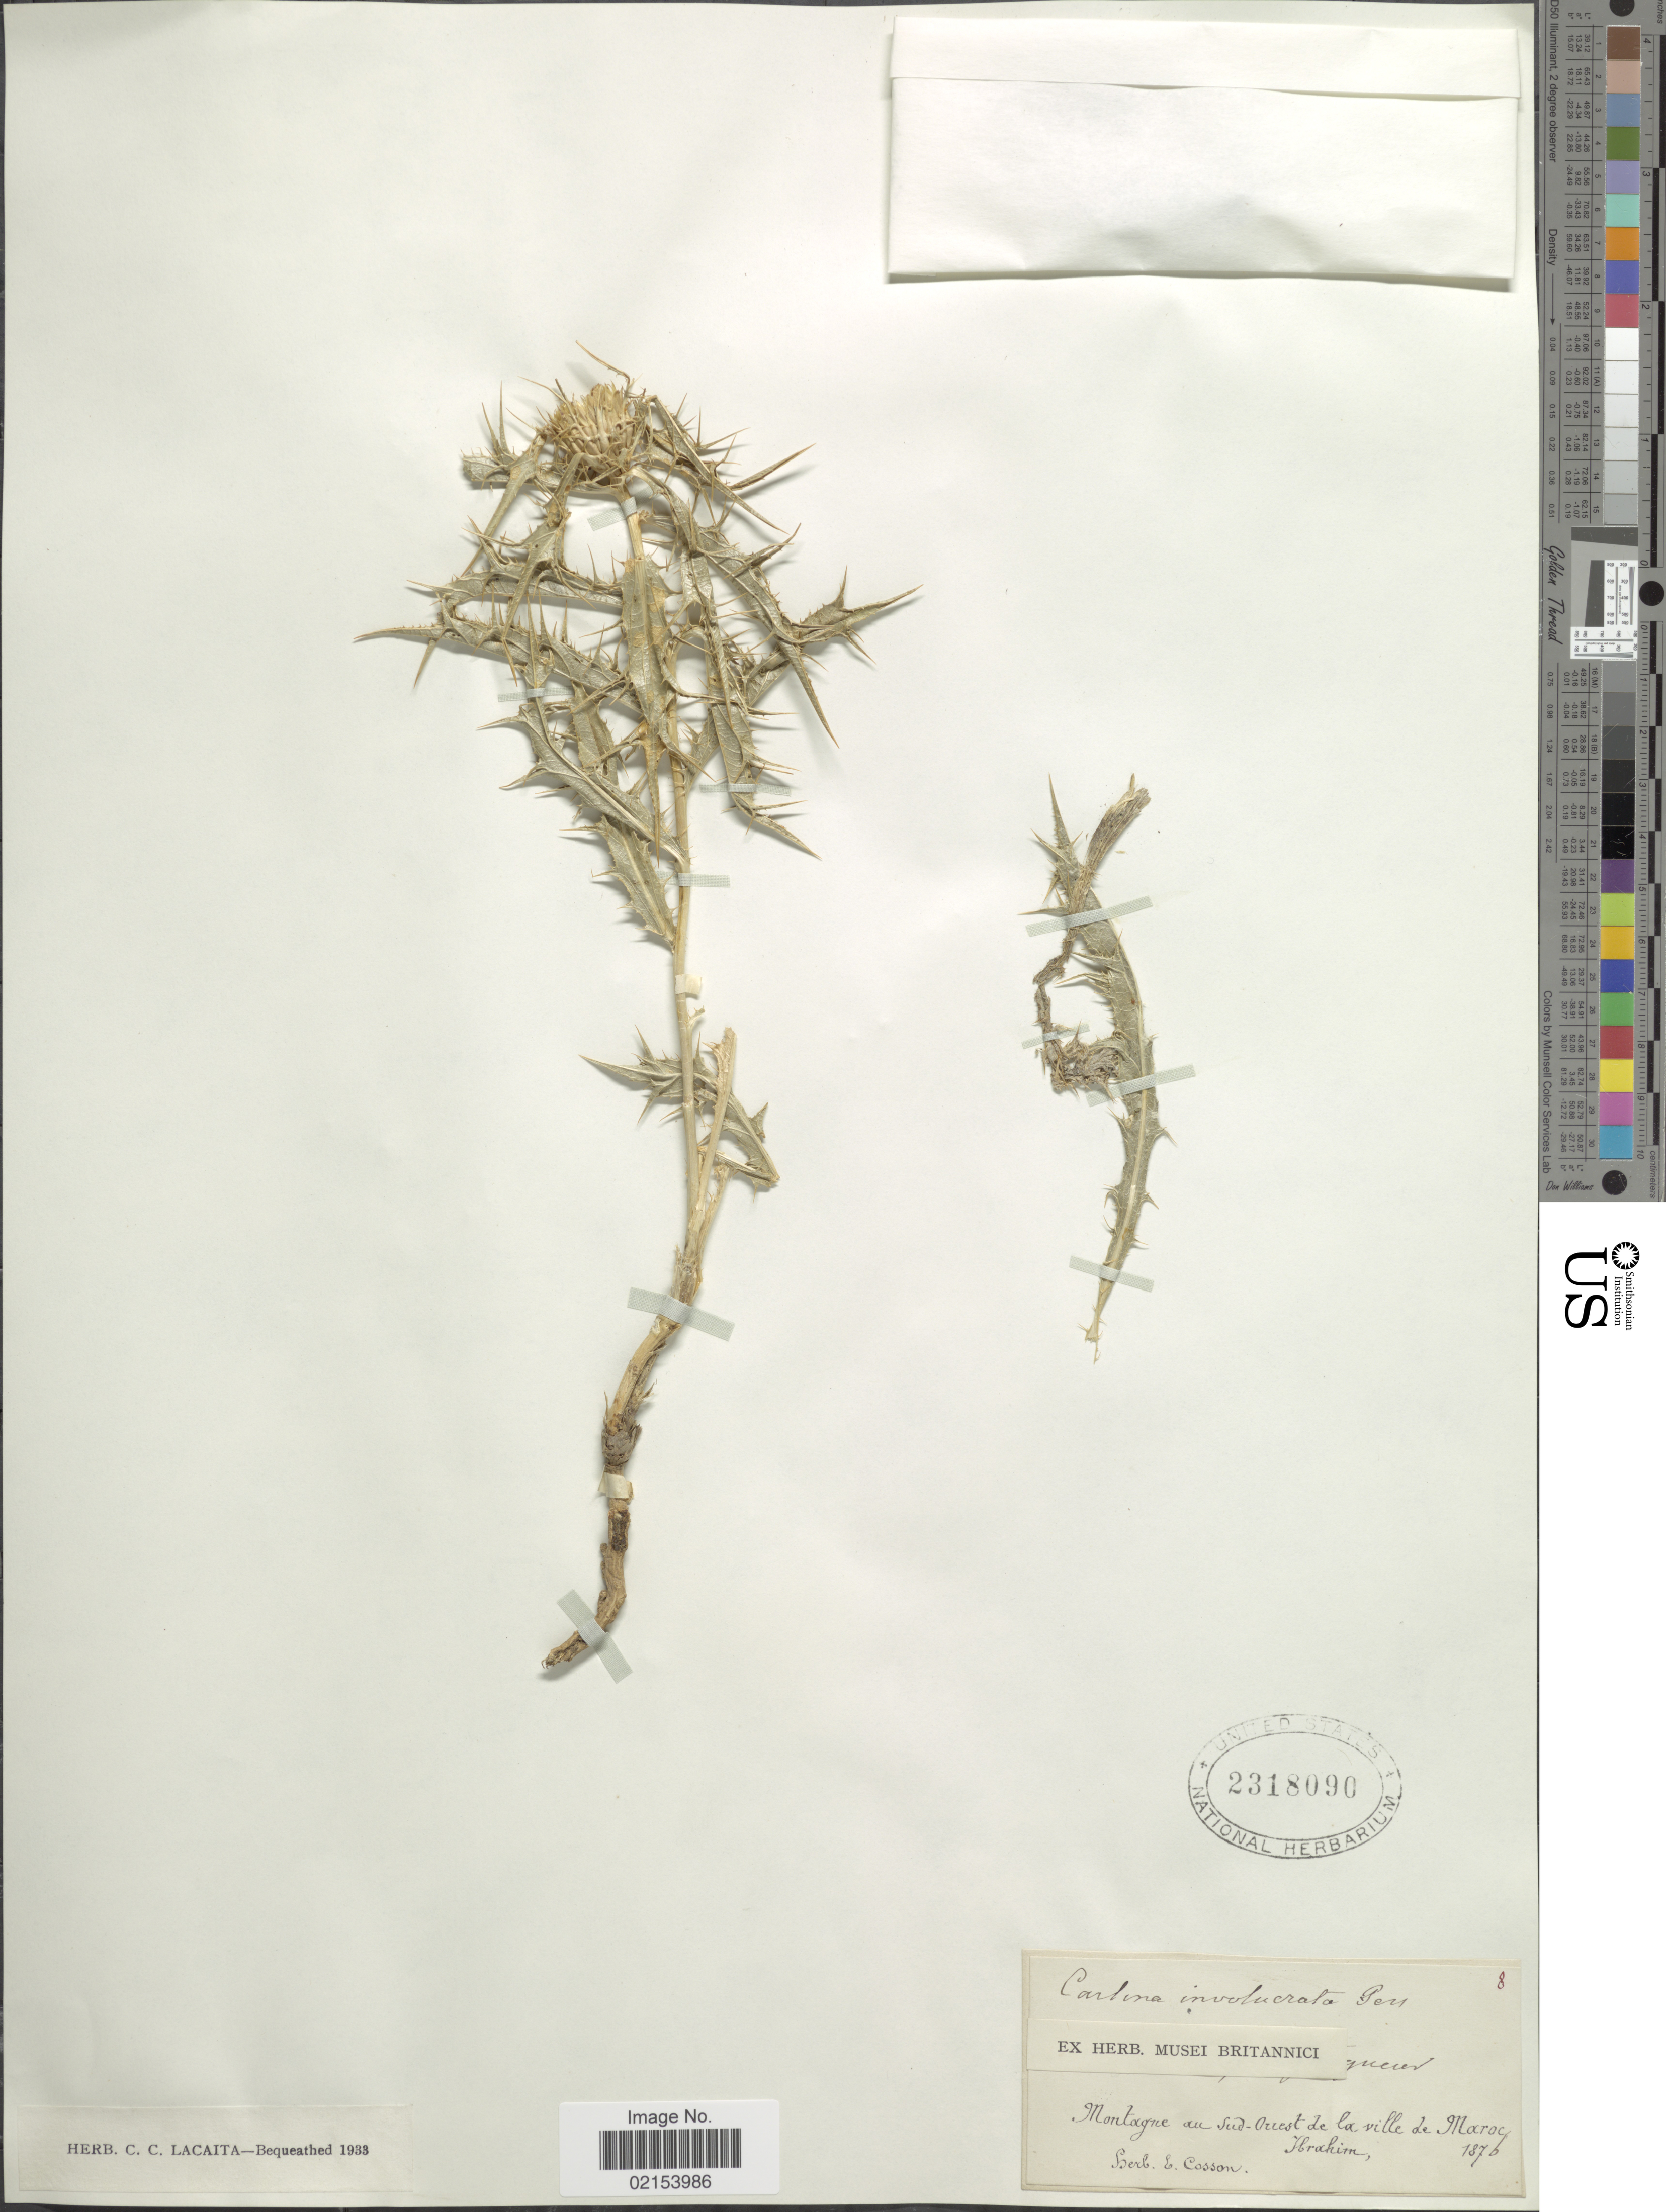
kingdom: Plantae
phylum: Tracheophyta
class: Magnoliopsida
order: Asterales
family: Asteraceae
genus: Carlina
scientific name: Carlina involucrata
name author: Poir.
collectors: ex herb. E. Cosson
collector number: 8?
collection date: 1876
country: Morocco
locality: Montagne au Sud-Ouest de la ville de Marac. Ibrahim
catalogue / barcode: US 2318090